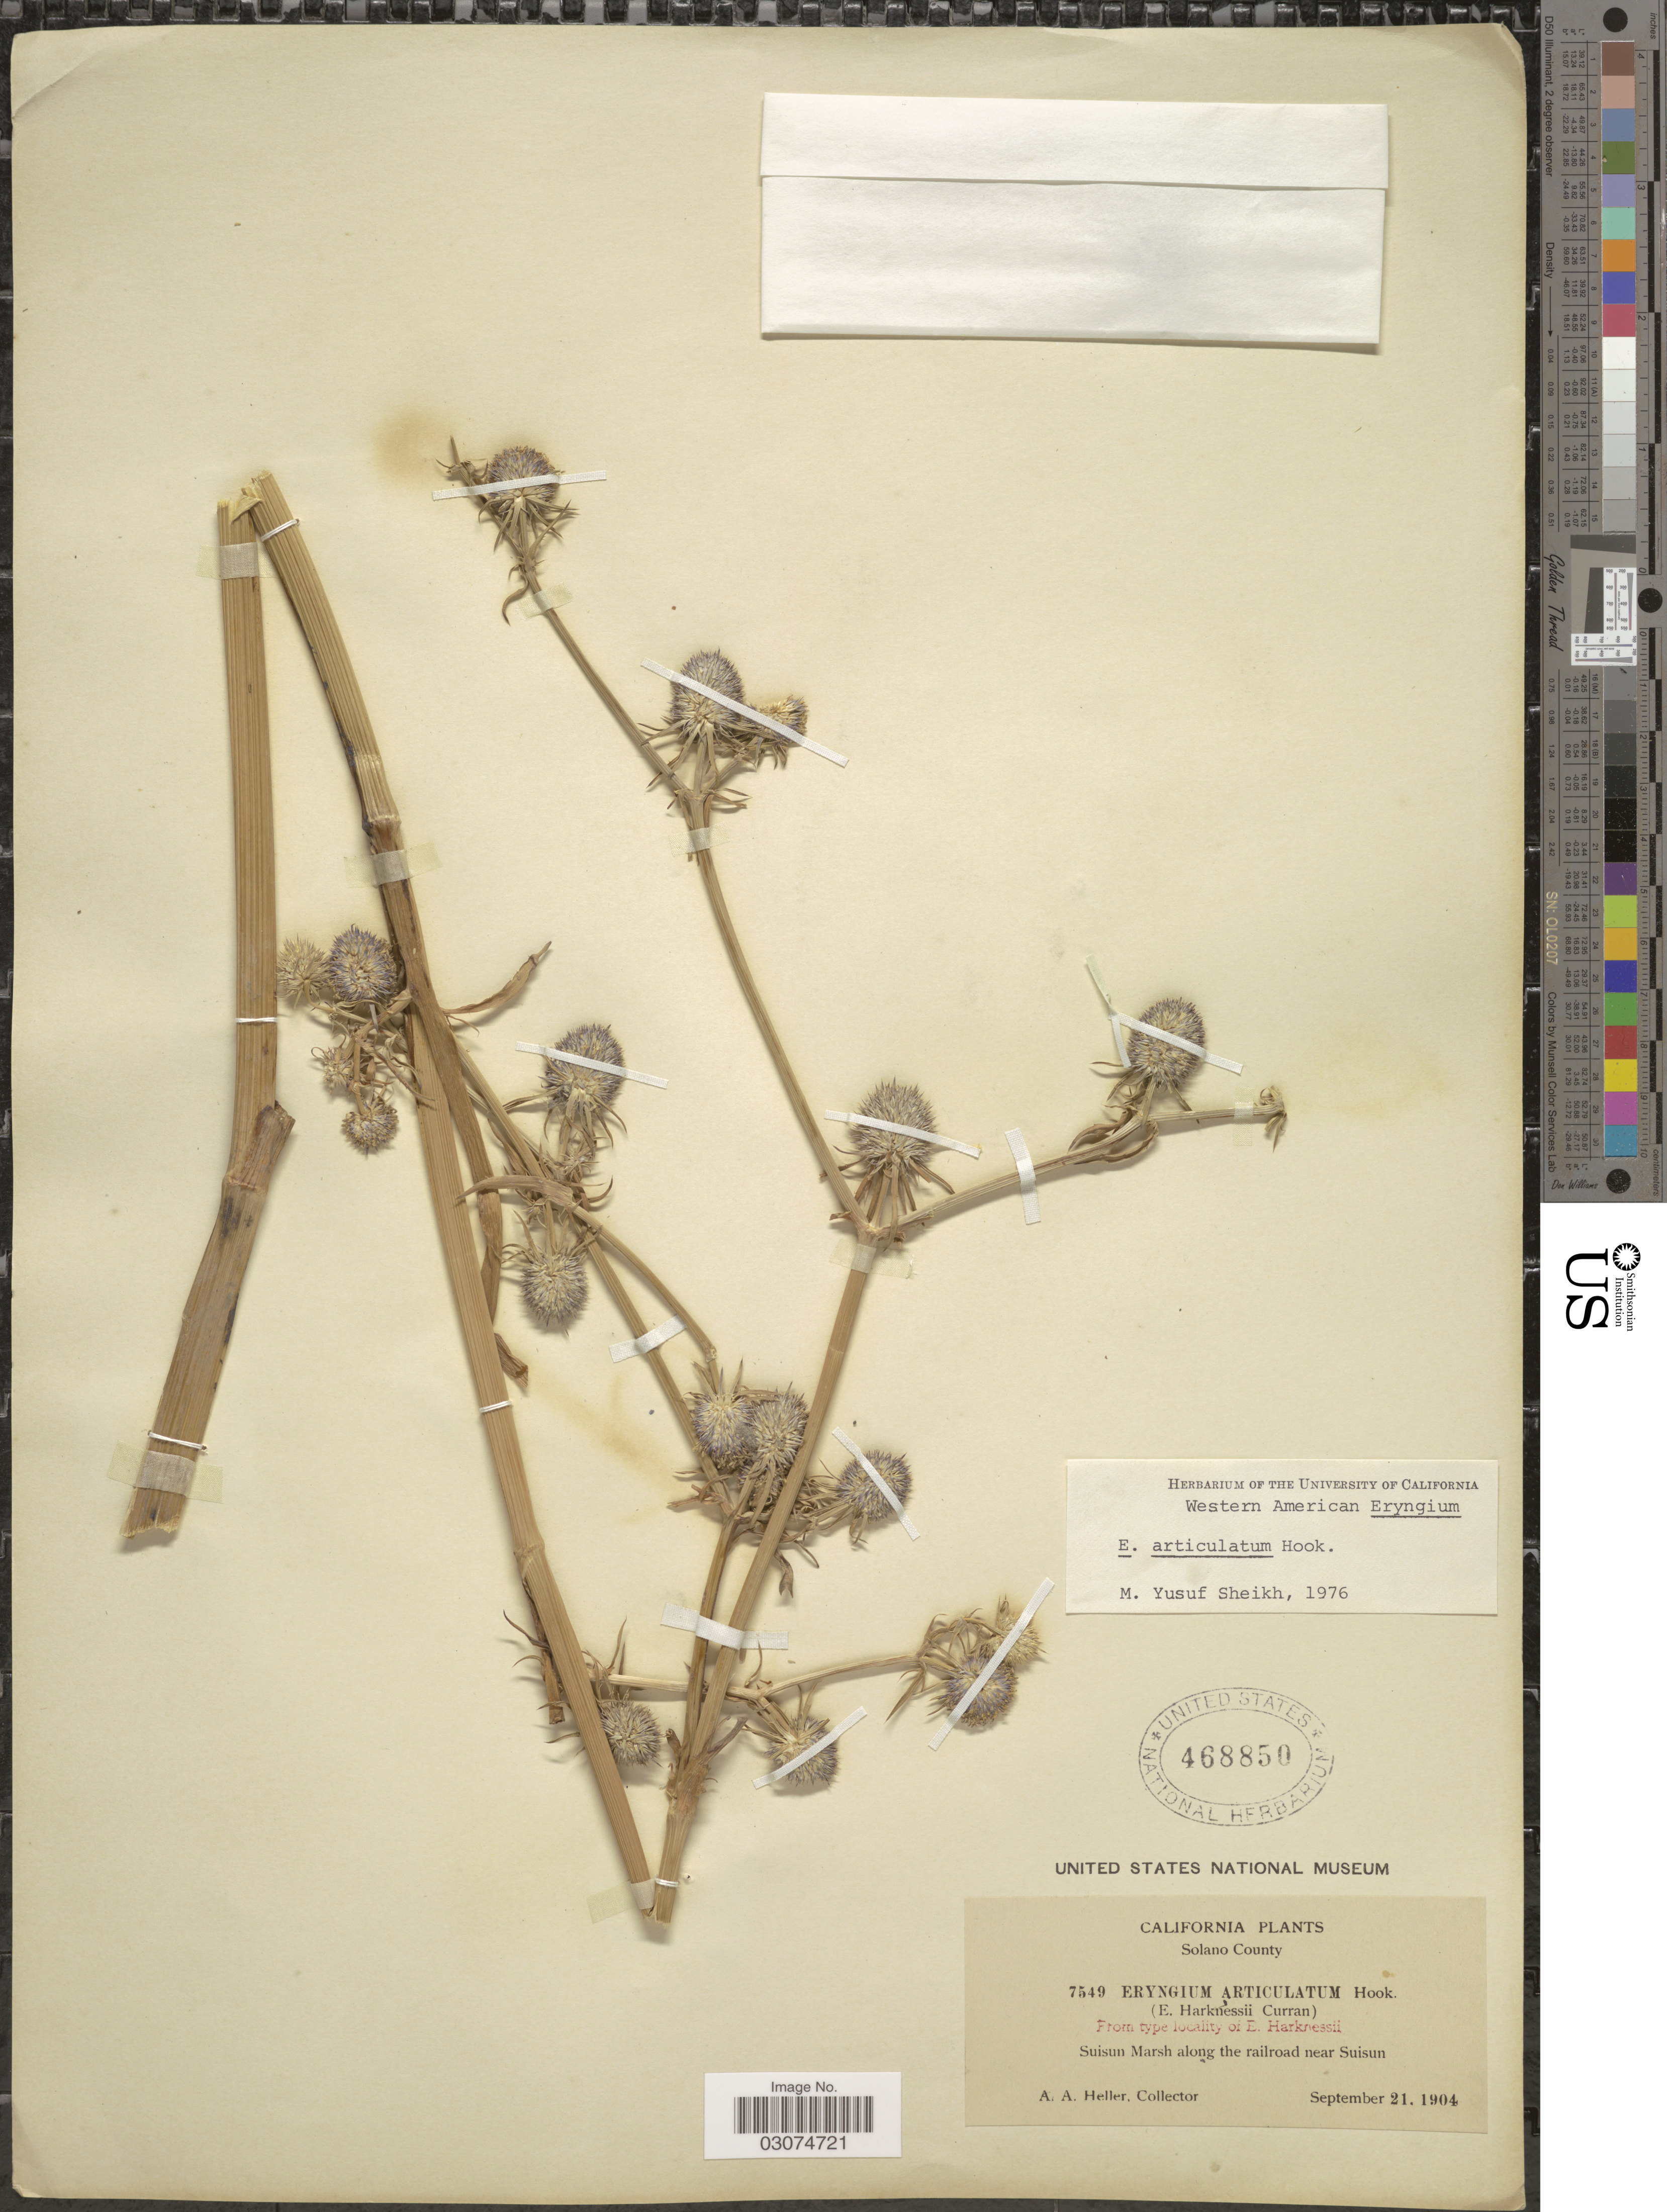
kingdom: Plantae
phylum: Tracheophyta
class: Magnoliopsida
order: Apiales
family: Apiaceae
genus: Eryngium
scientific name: Eryngium articulatum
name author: Hook.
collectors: A. A. Heller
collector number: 7549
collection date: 1904-09-21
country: United States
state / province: California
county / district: Solano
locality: Solano County. Suisun Marsh along the railroad near Suisun.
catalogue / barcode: US 468850